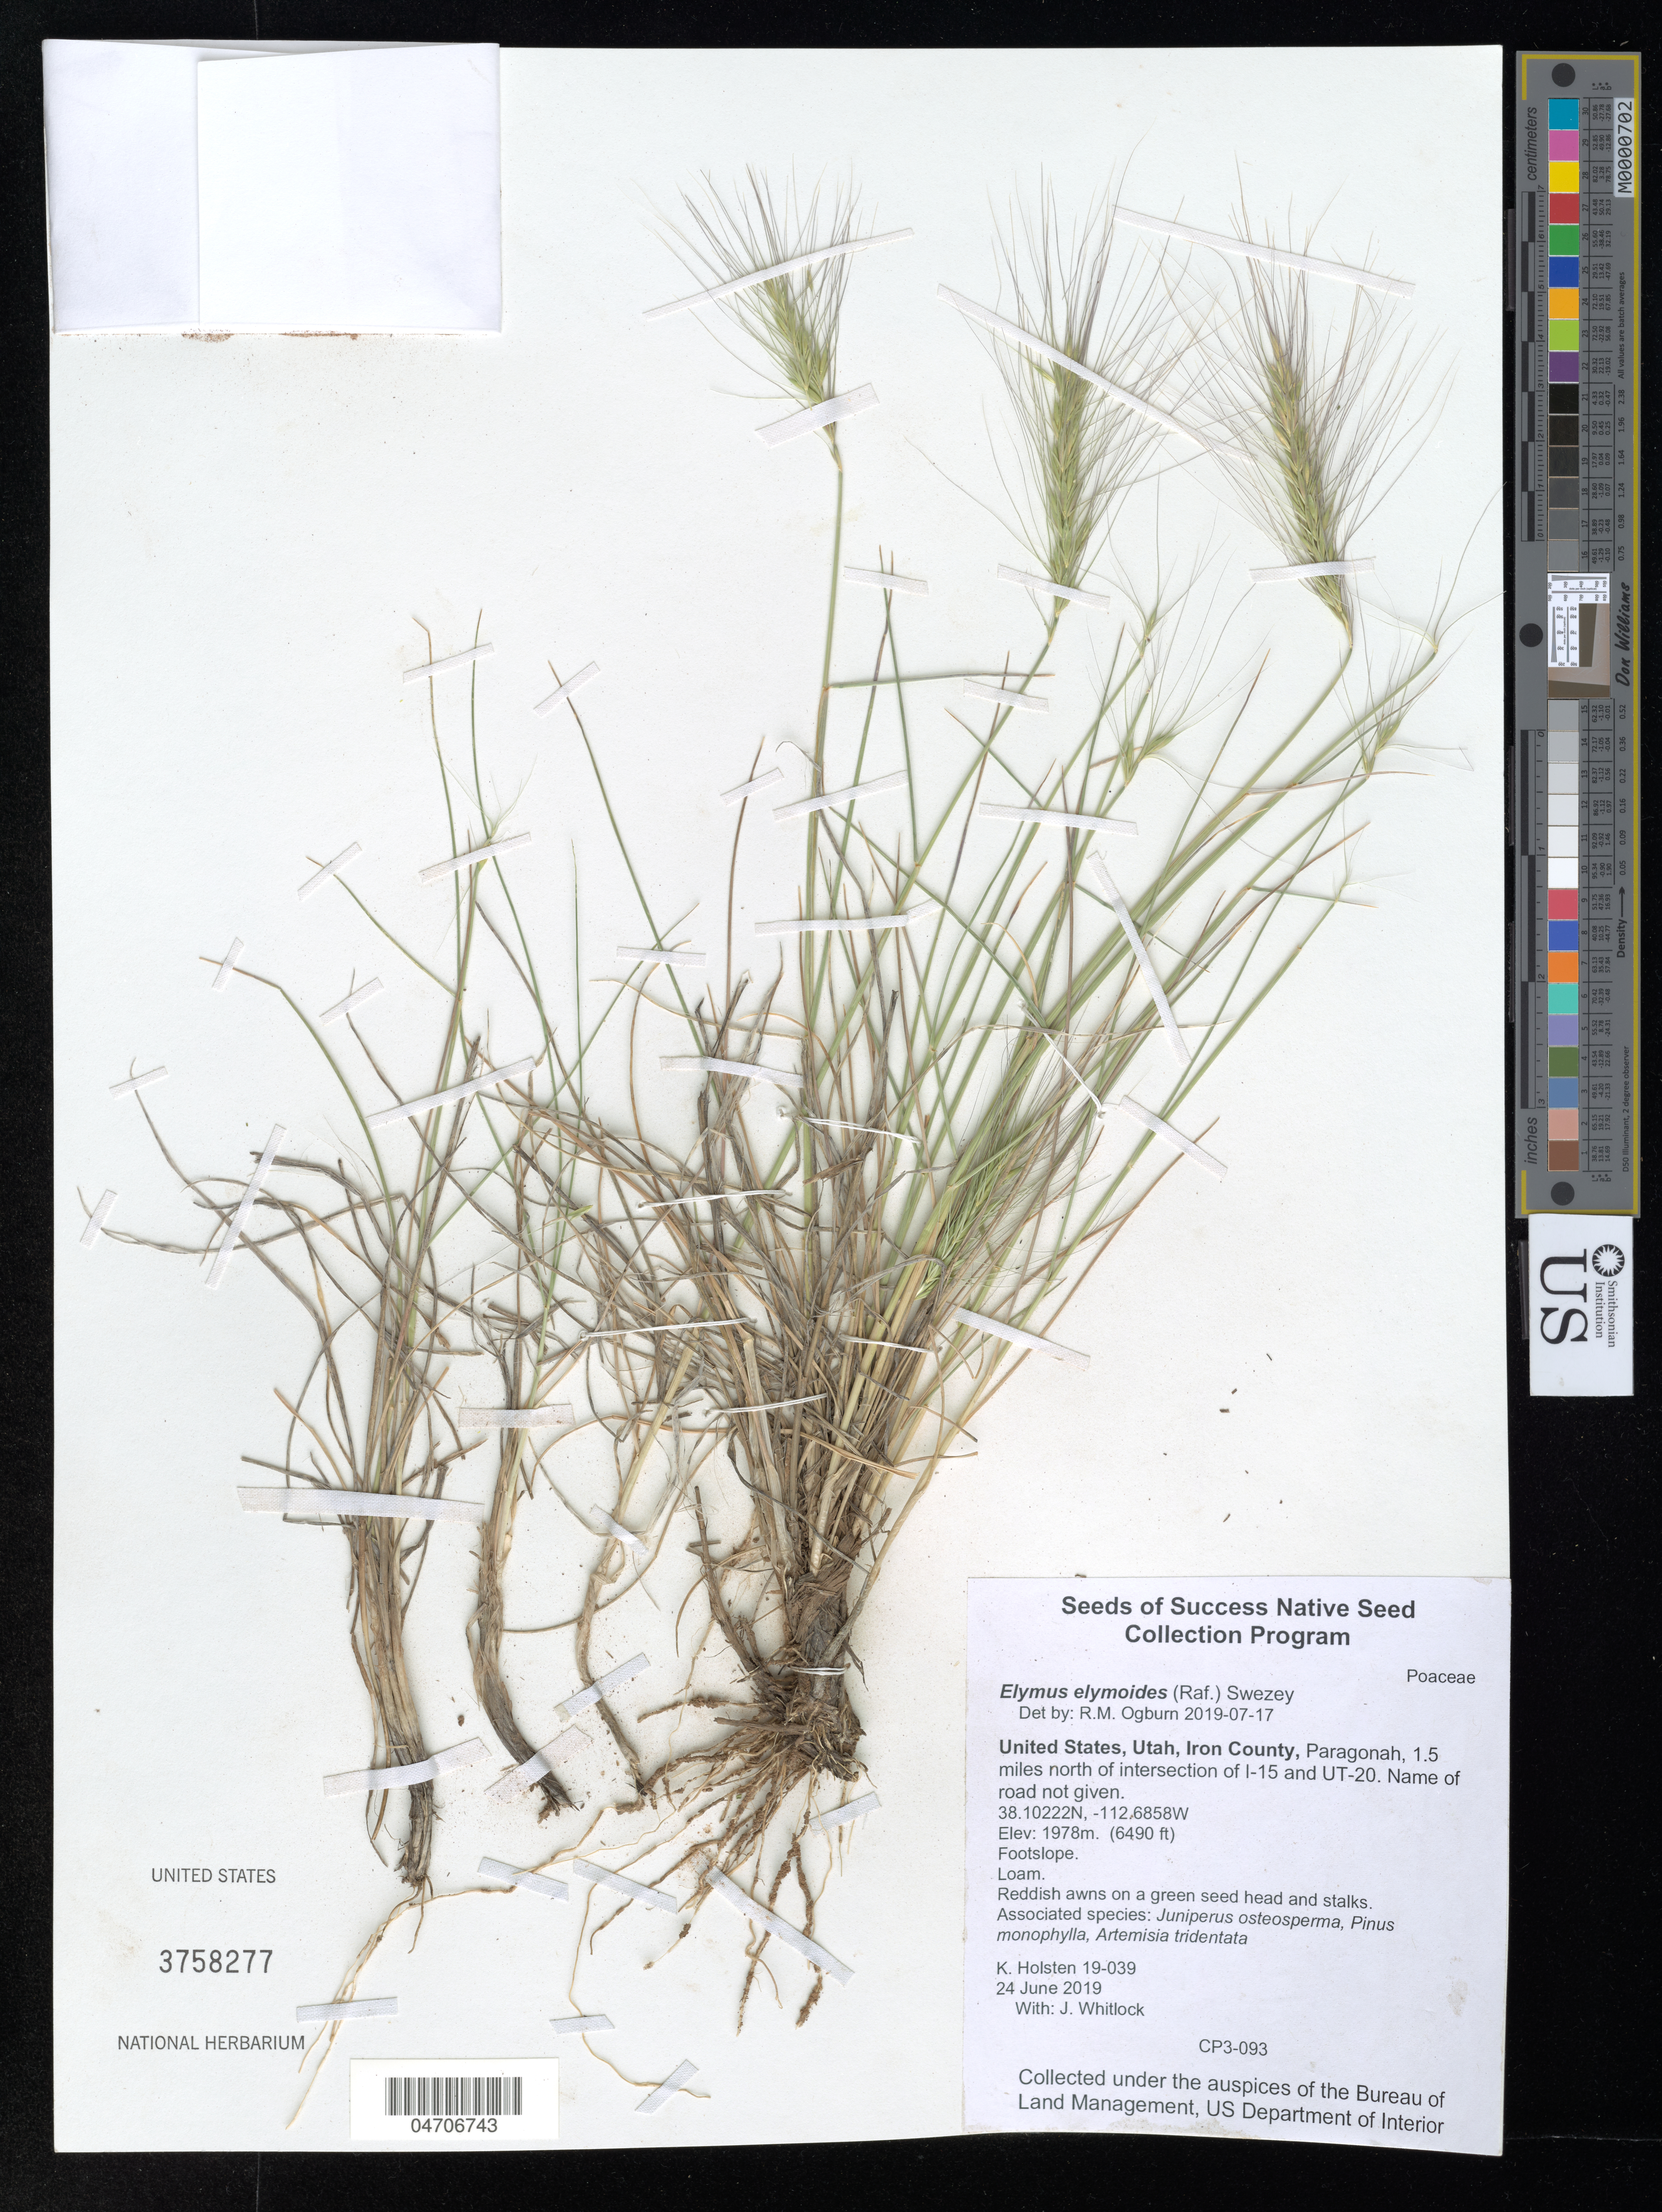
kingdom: Plantae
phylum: Tracheophyta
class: Liliopsida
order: Poales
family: Poaceae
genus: Elymus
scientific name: Elymus elymoides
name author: (Raf.) Swezey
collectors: B. Ponman & A. Quintanar Castillo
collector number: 19-039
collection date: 2019-06-24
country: United States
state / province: Utah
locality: Iron County, Paragonah, 1.5 miles north of intersection of I-15 and UT-20. Name of road not given.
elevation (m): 1978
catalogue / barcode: US 3758277